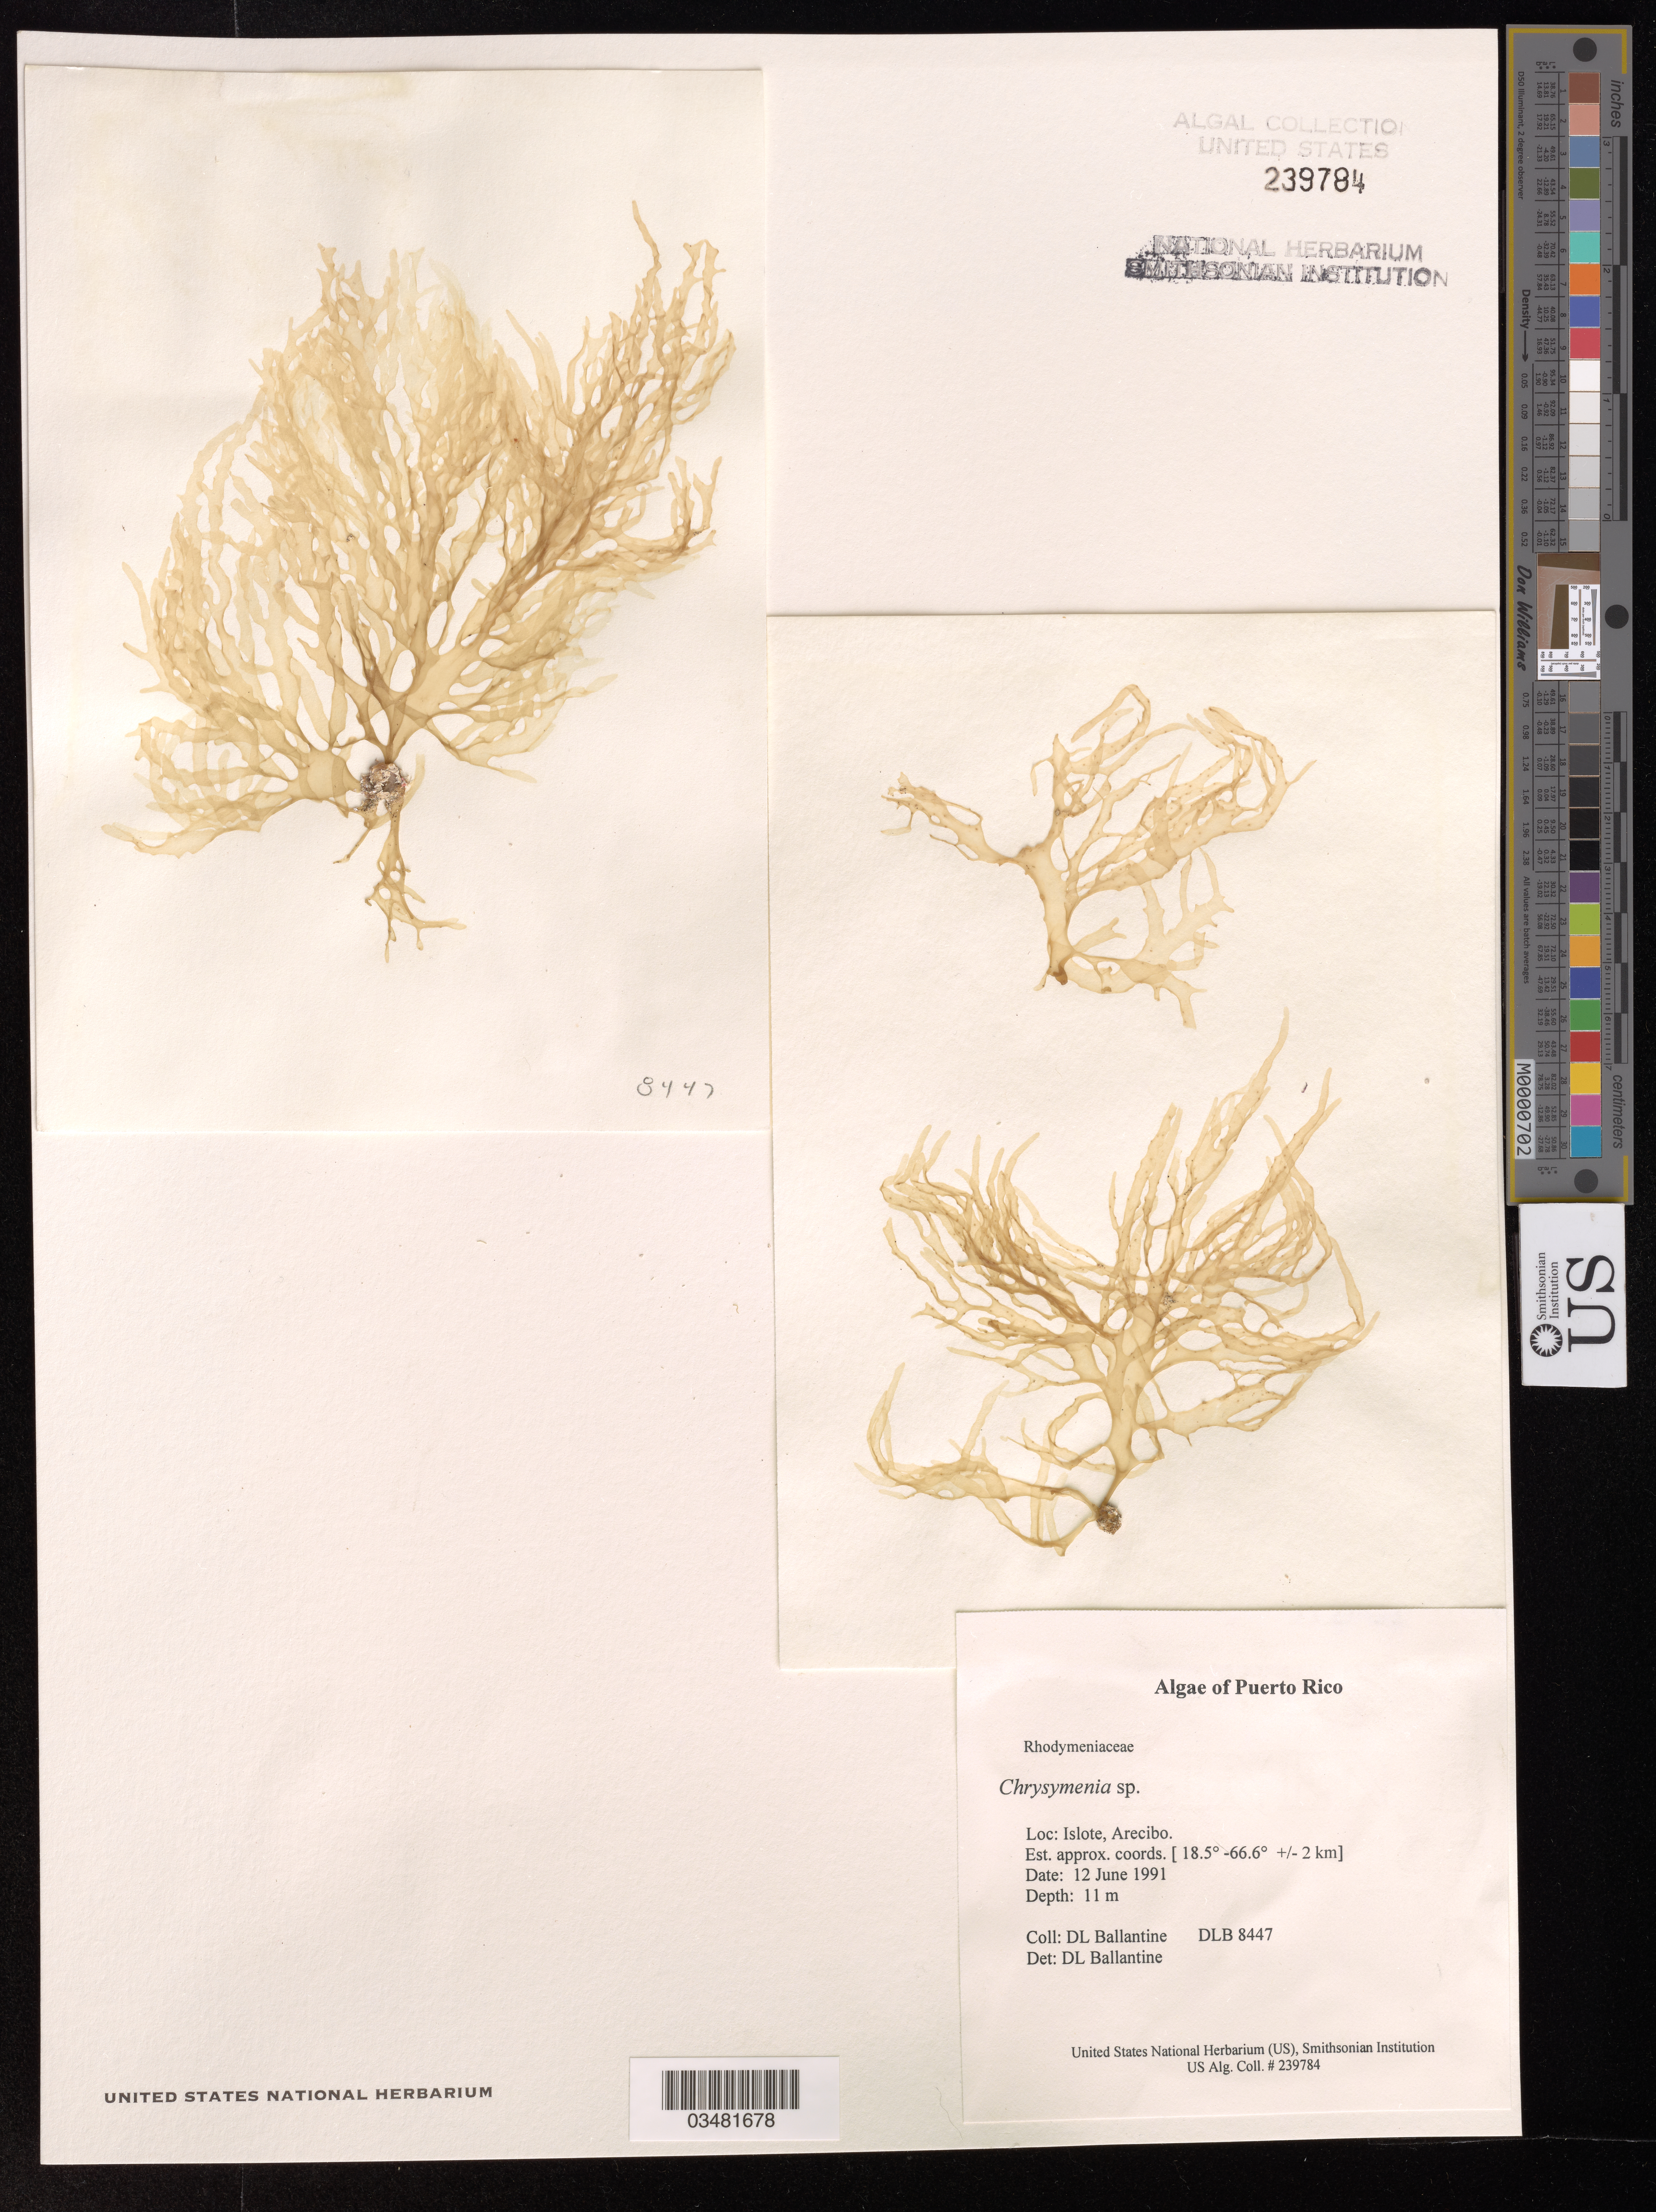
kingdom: Plantae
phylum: Rhodophyta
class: Florideophyceae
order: Rhodymeniales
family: Rhodymeniaceae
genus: Chrysymenia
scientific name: Chrysymenia sp.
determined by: Ballantine, D. L.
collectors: D.L. Ballantine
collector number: DLB 8447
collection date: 1991-06-12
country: Puerto Rico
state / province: Arecibo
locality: Islote.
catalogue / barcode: US 239784